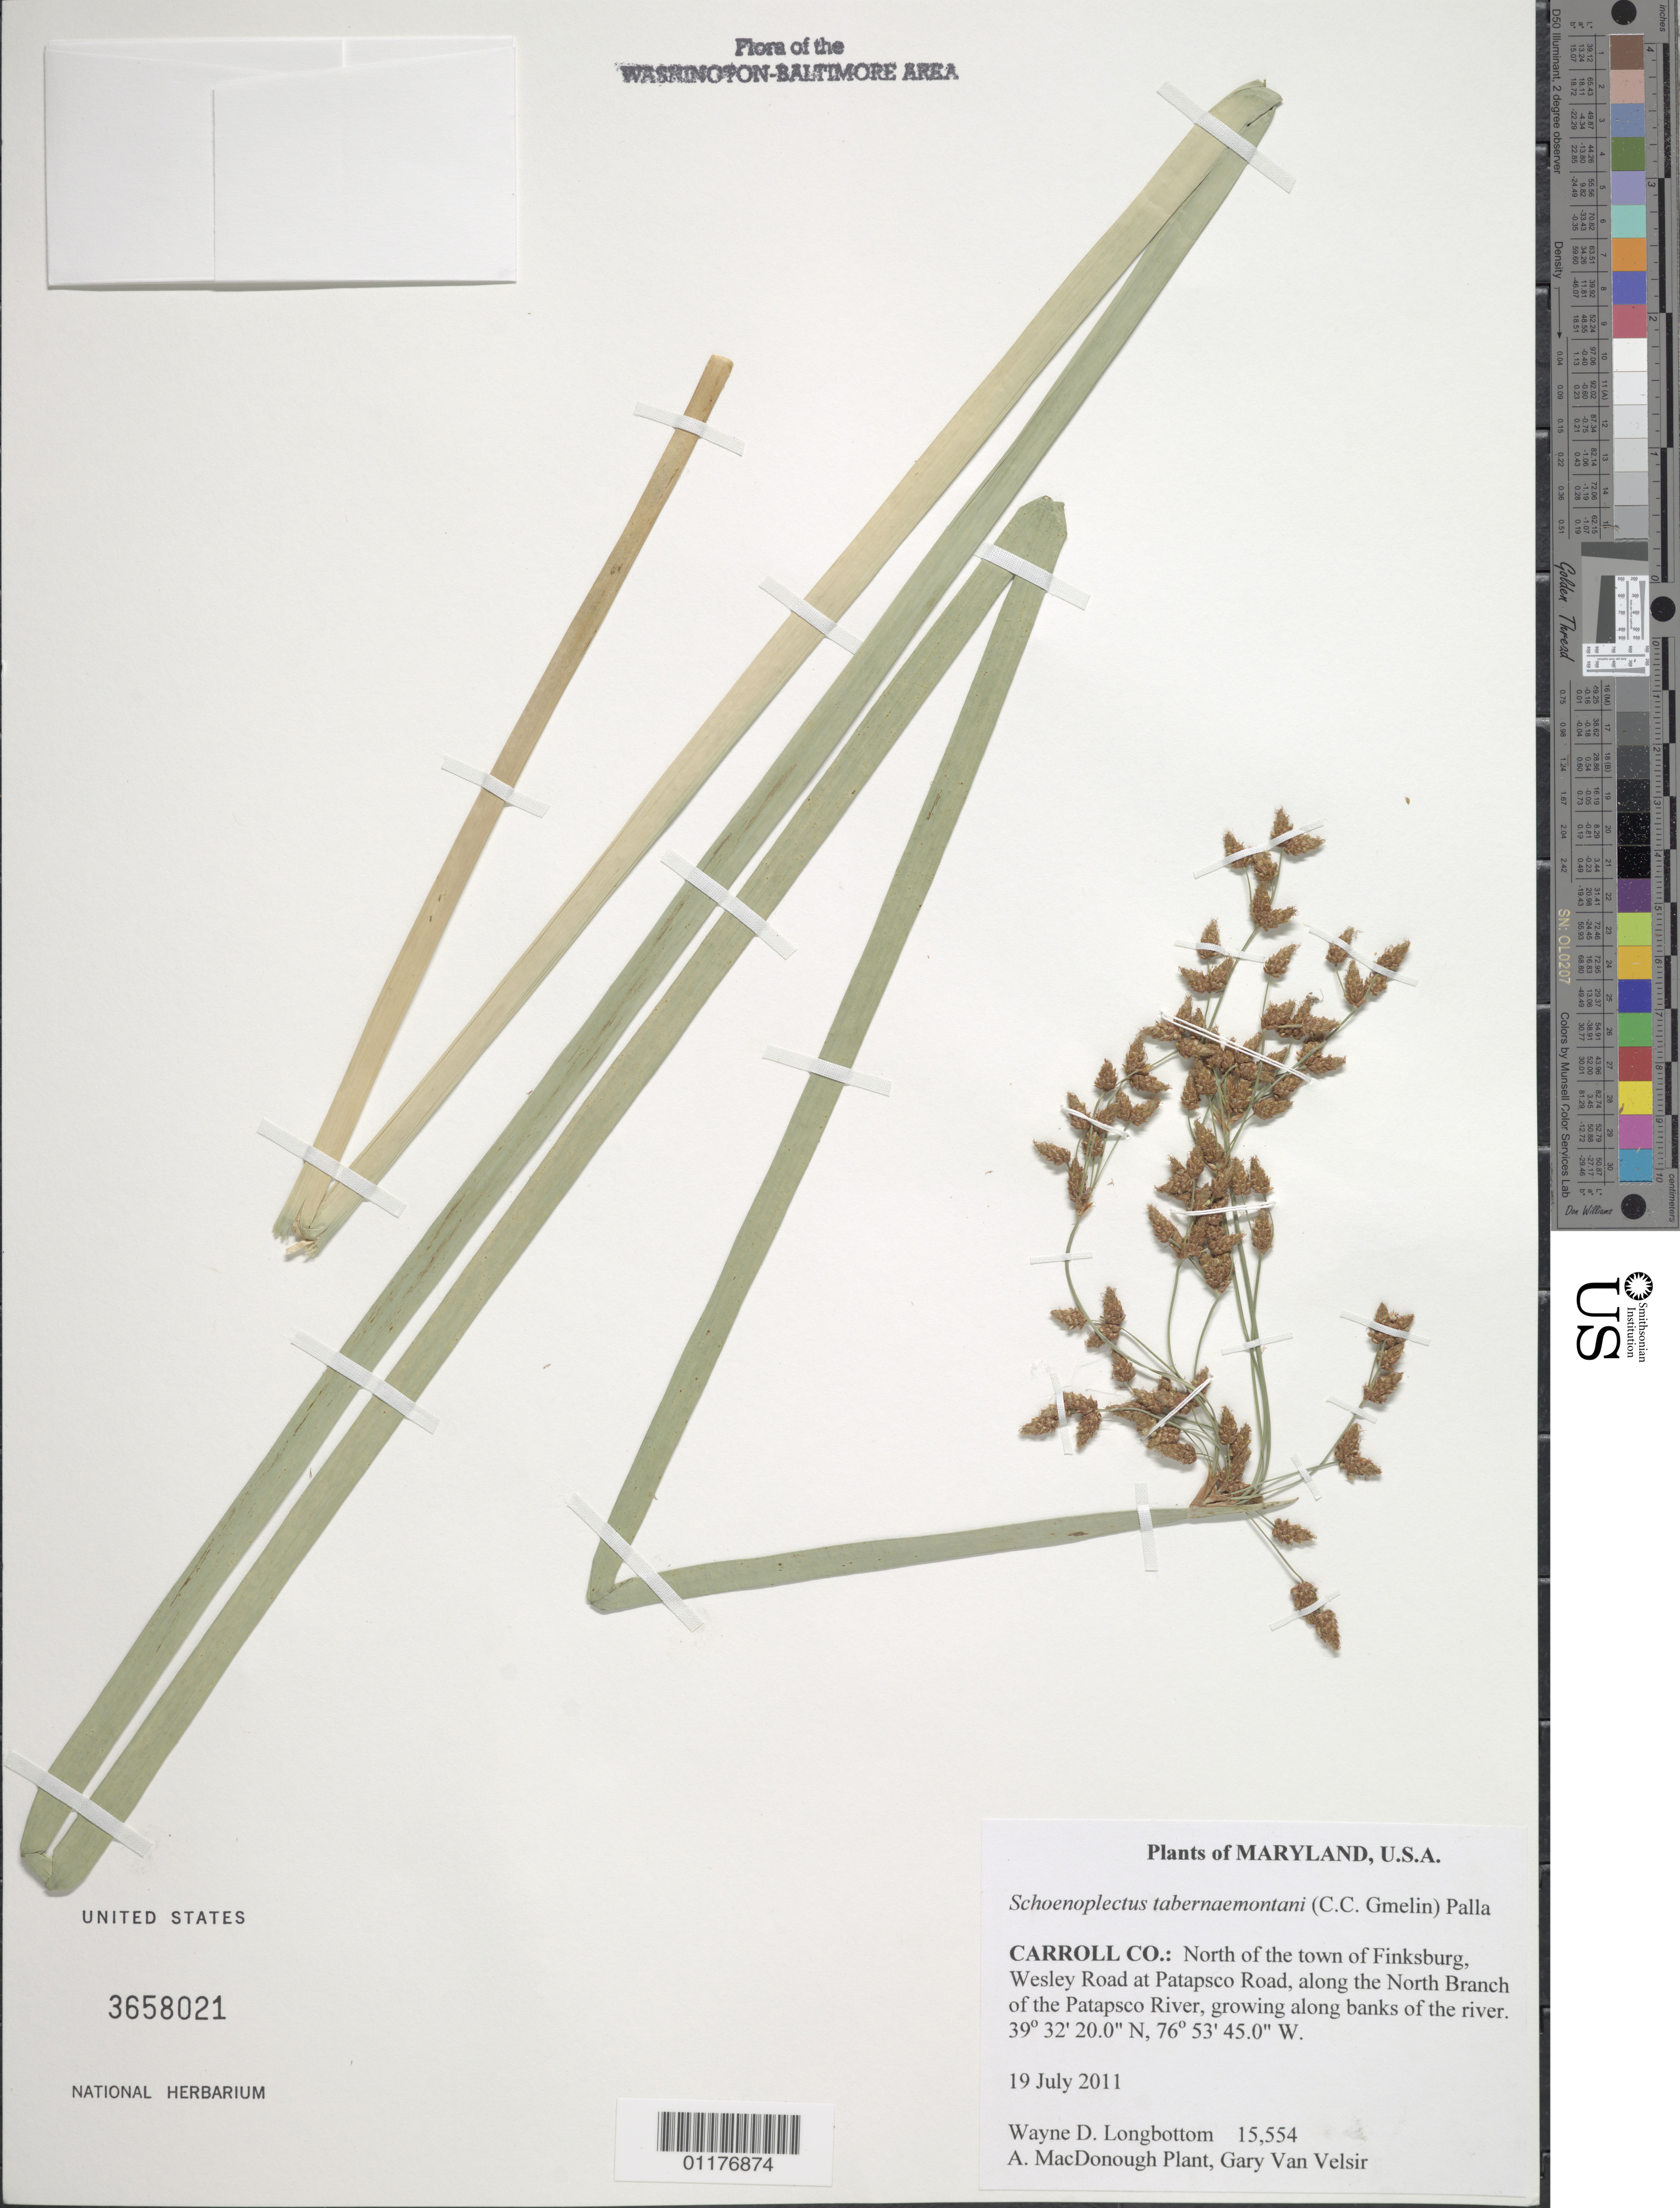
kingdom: Plantae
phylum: Tracheophyta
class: Liliopsida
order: Poales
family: Cyperaceae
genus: Schoenoplectus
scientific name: Schoenoplectus tabernaemontani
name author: (C.C. Gmel.) Palla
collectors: W. D. Longbottom, A. M. Plant & G. Van Velsir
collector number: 15554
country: United States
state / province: Maryland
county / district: Carroll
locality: N of Finksburg, Wesley Road at Patapsco Road, along the North Branch of the Patapsco River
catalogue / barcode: US 3658021